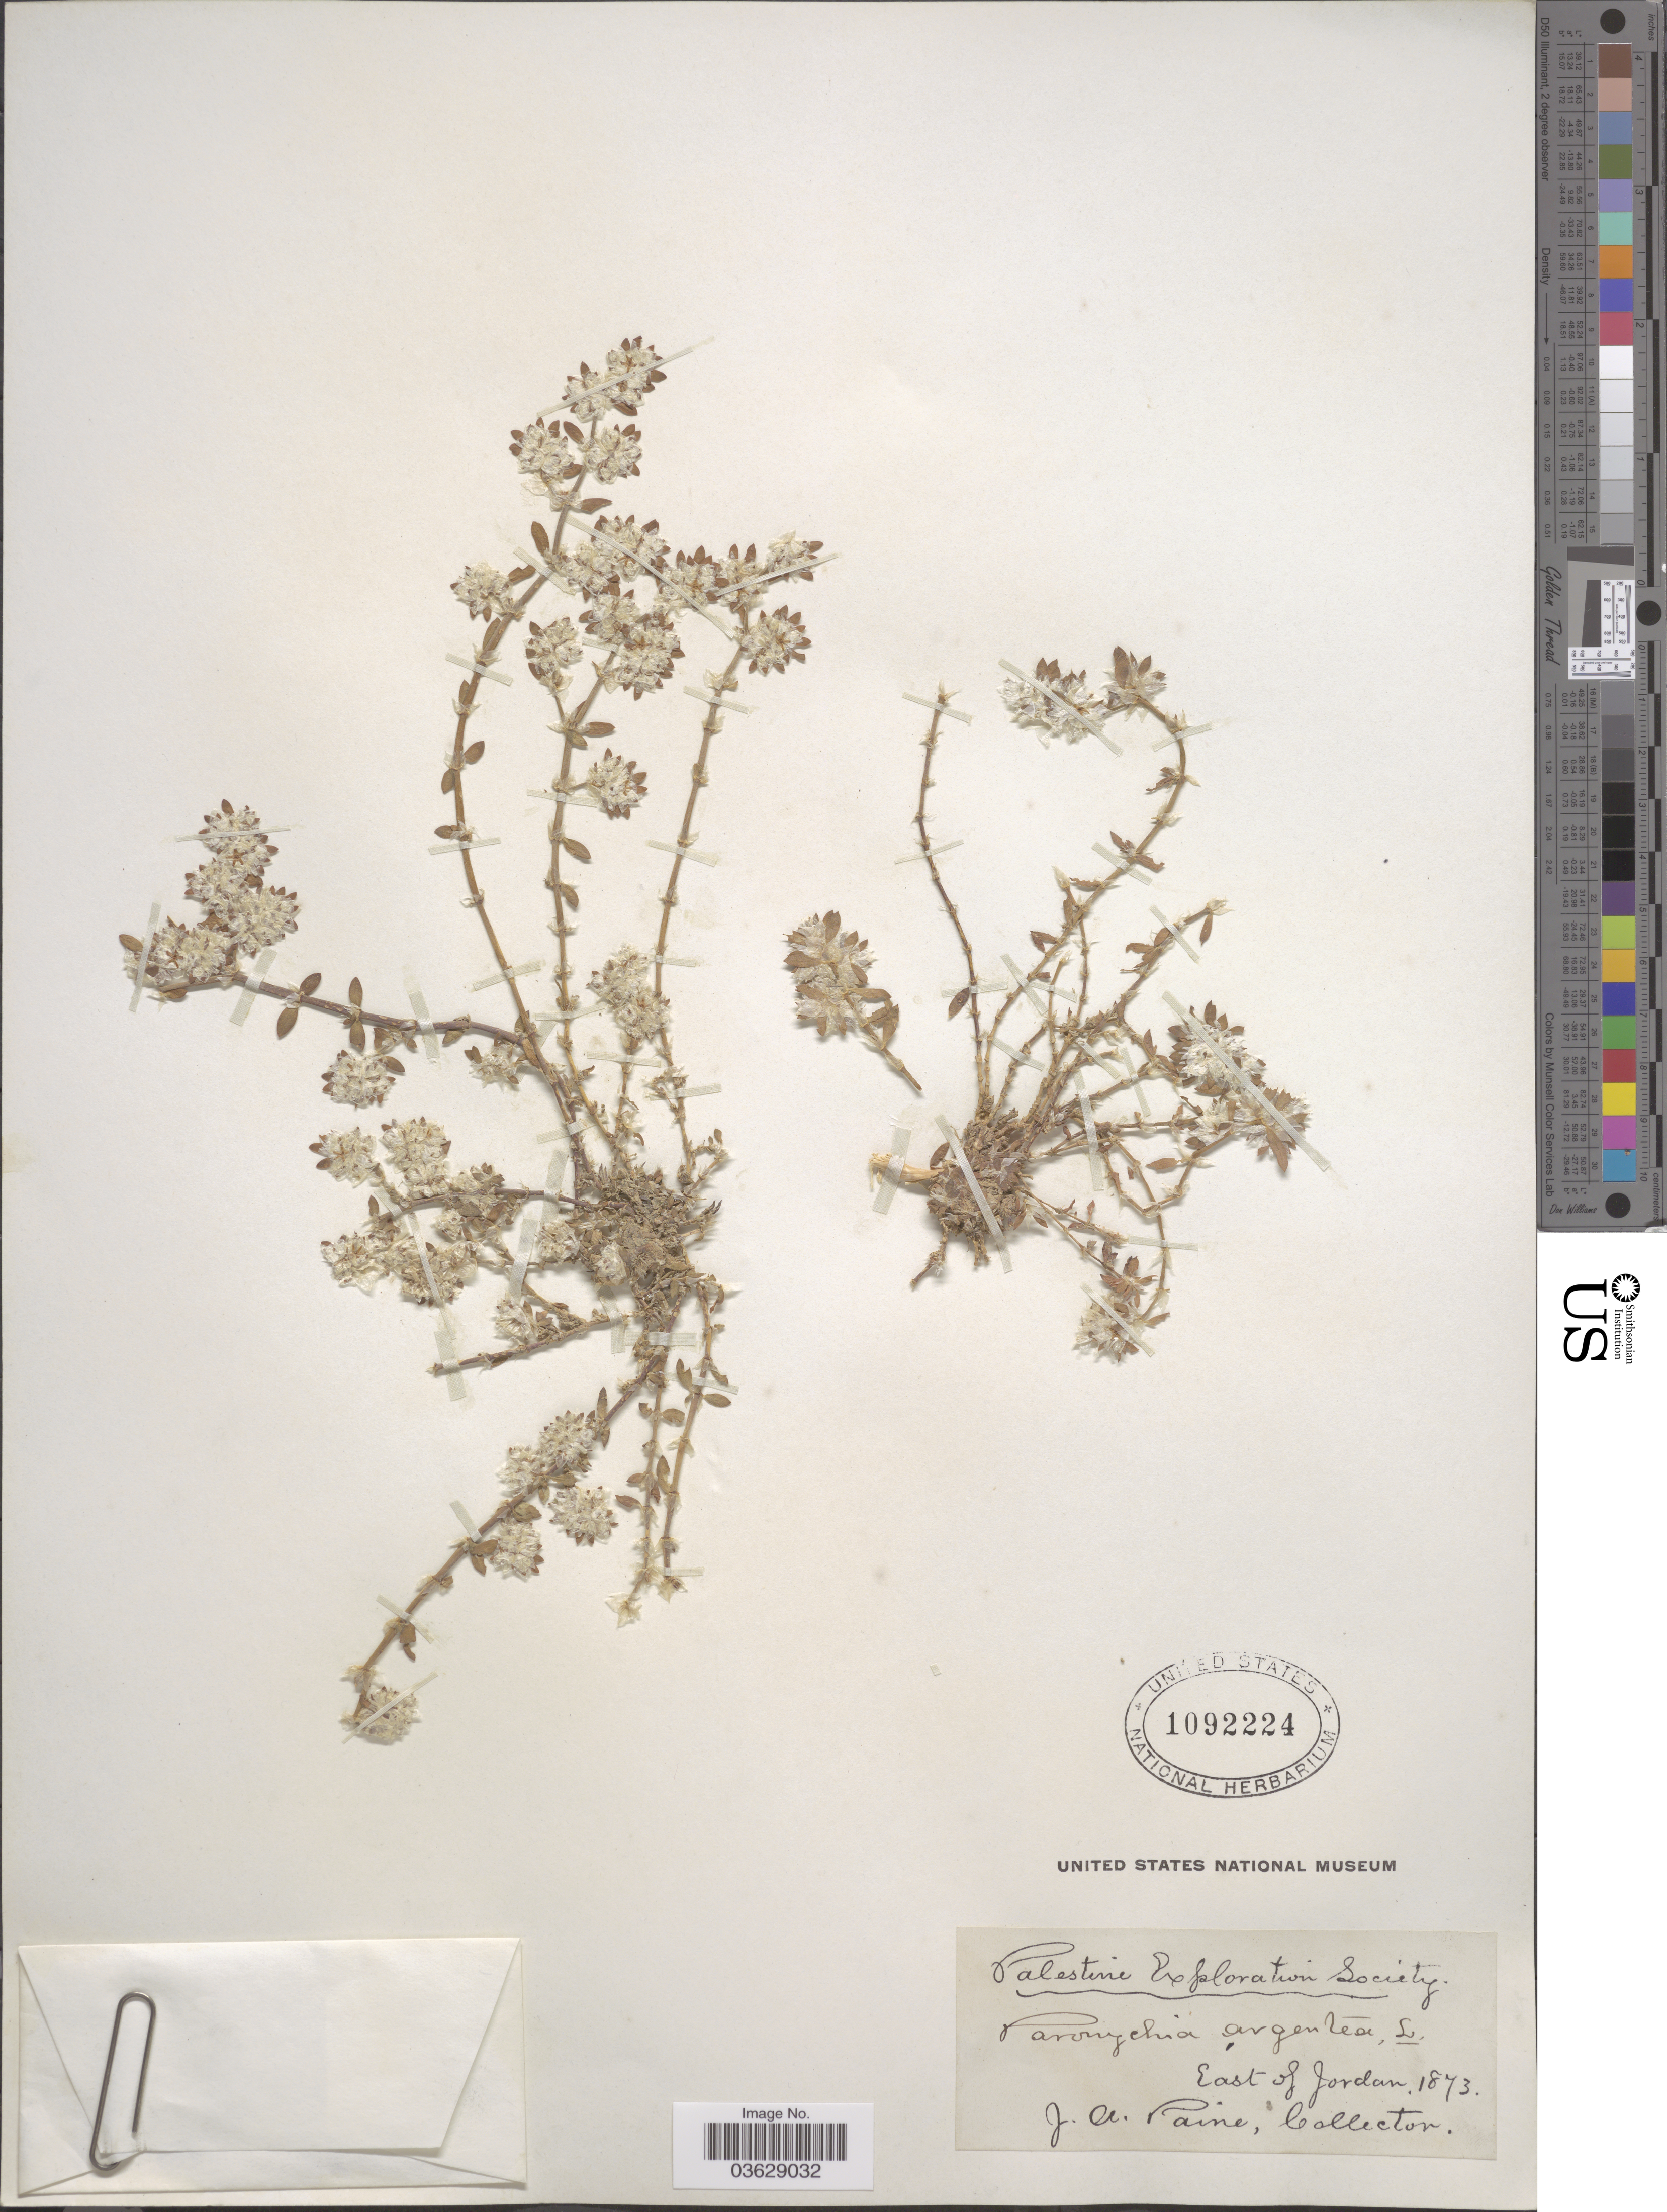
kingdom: Plantae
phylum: Tracheophyta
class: Magnoliopsida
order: Caryophyllales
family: Caryophyllaceae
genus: Paronychia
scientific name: Paronychia argentea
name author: Lam.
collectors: J. A. Paine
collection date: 1873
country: Jordan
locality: East of Jordan.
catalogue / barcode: US 1092224